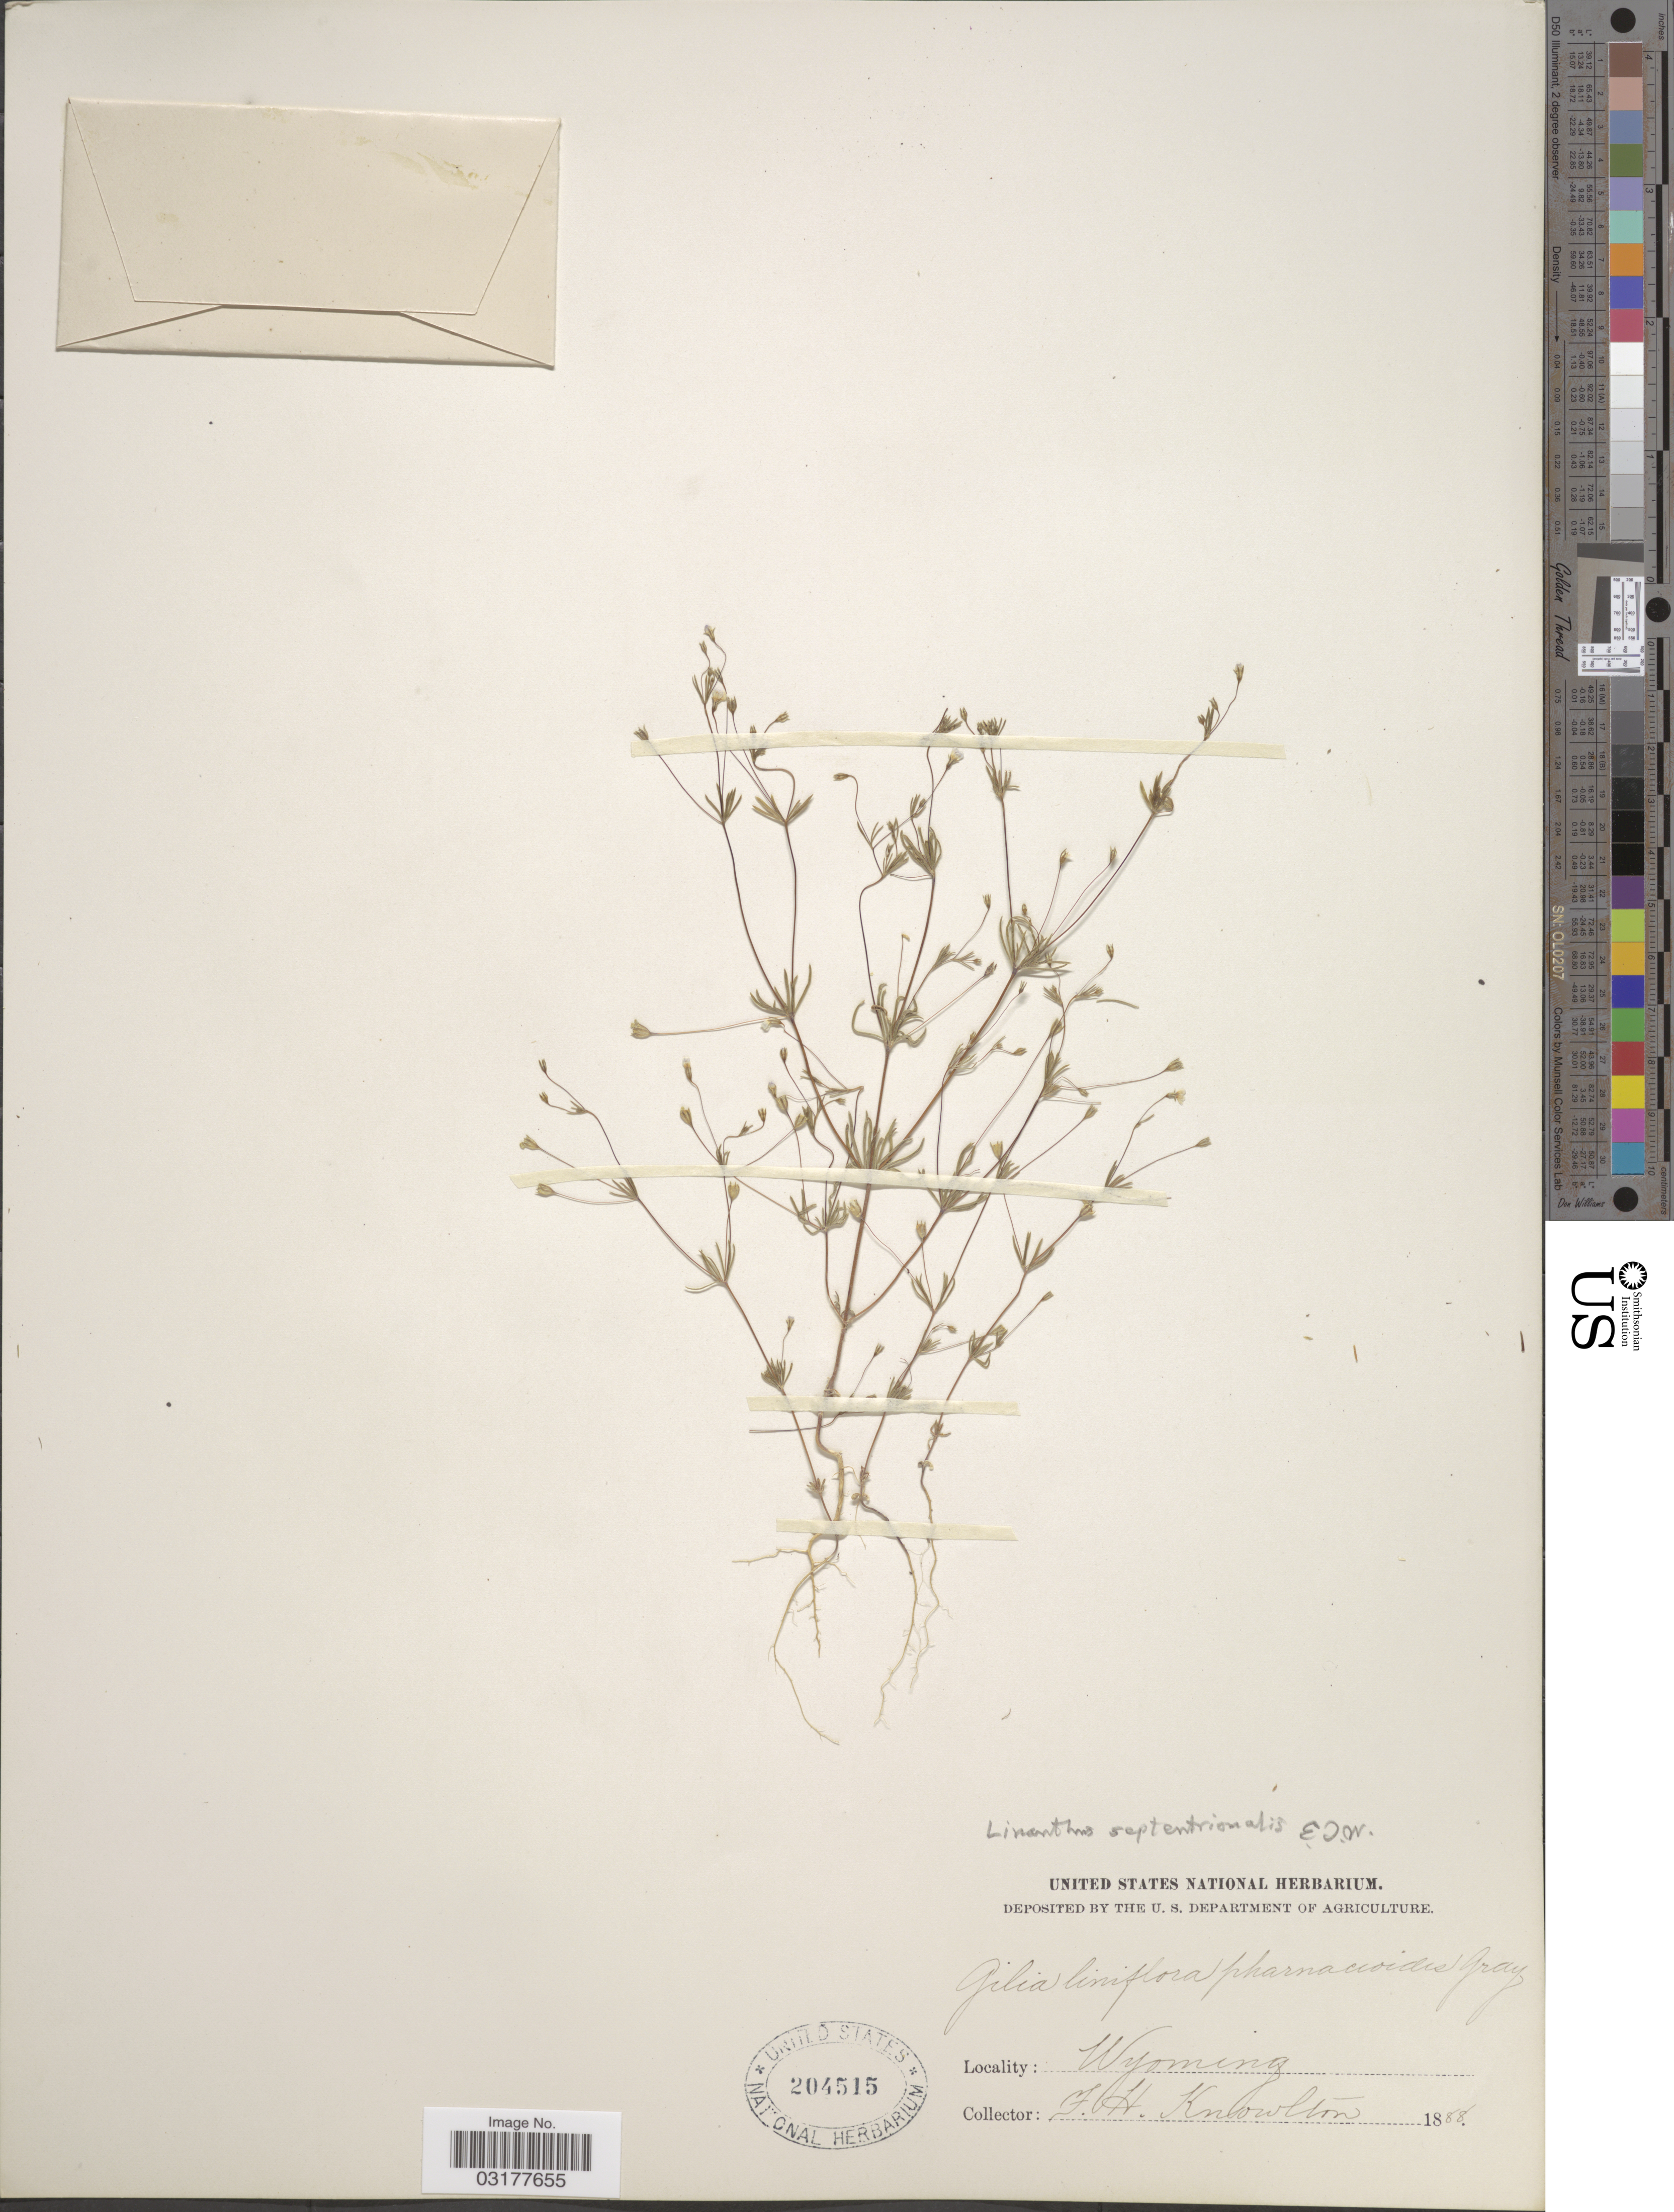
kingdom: Plantae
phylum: Tracheophyta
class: Magnoliopsida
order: Ericales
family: Polemoniaceae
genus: Leptosiphon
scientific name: Leptosiphon septentrionalis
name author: (H. Mason) J.M. Porter & L.A. Johnson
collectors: F. H. Knowlton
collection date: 1888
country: United States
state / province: Wyoming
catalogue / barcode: US 204515